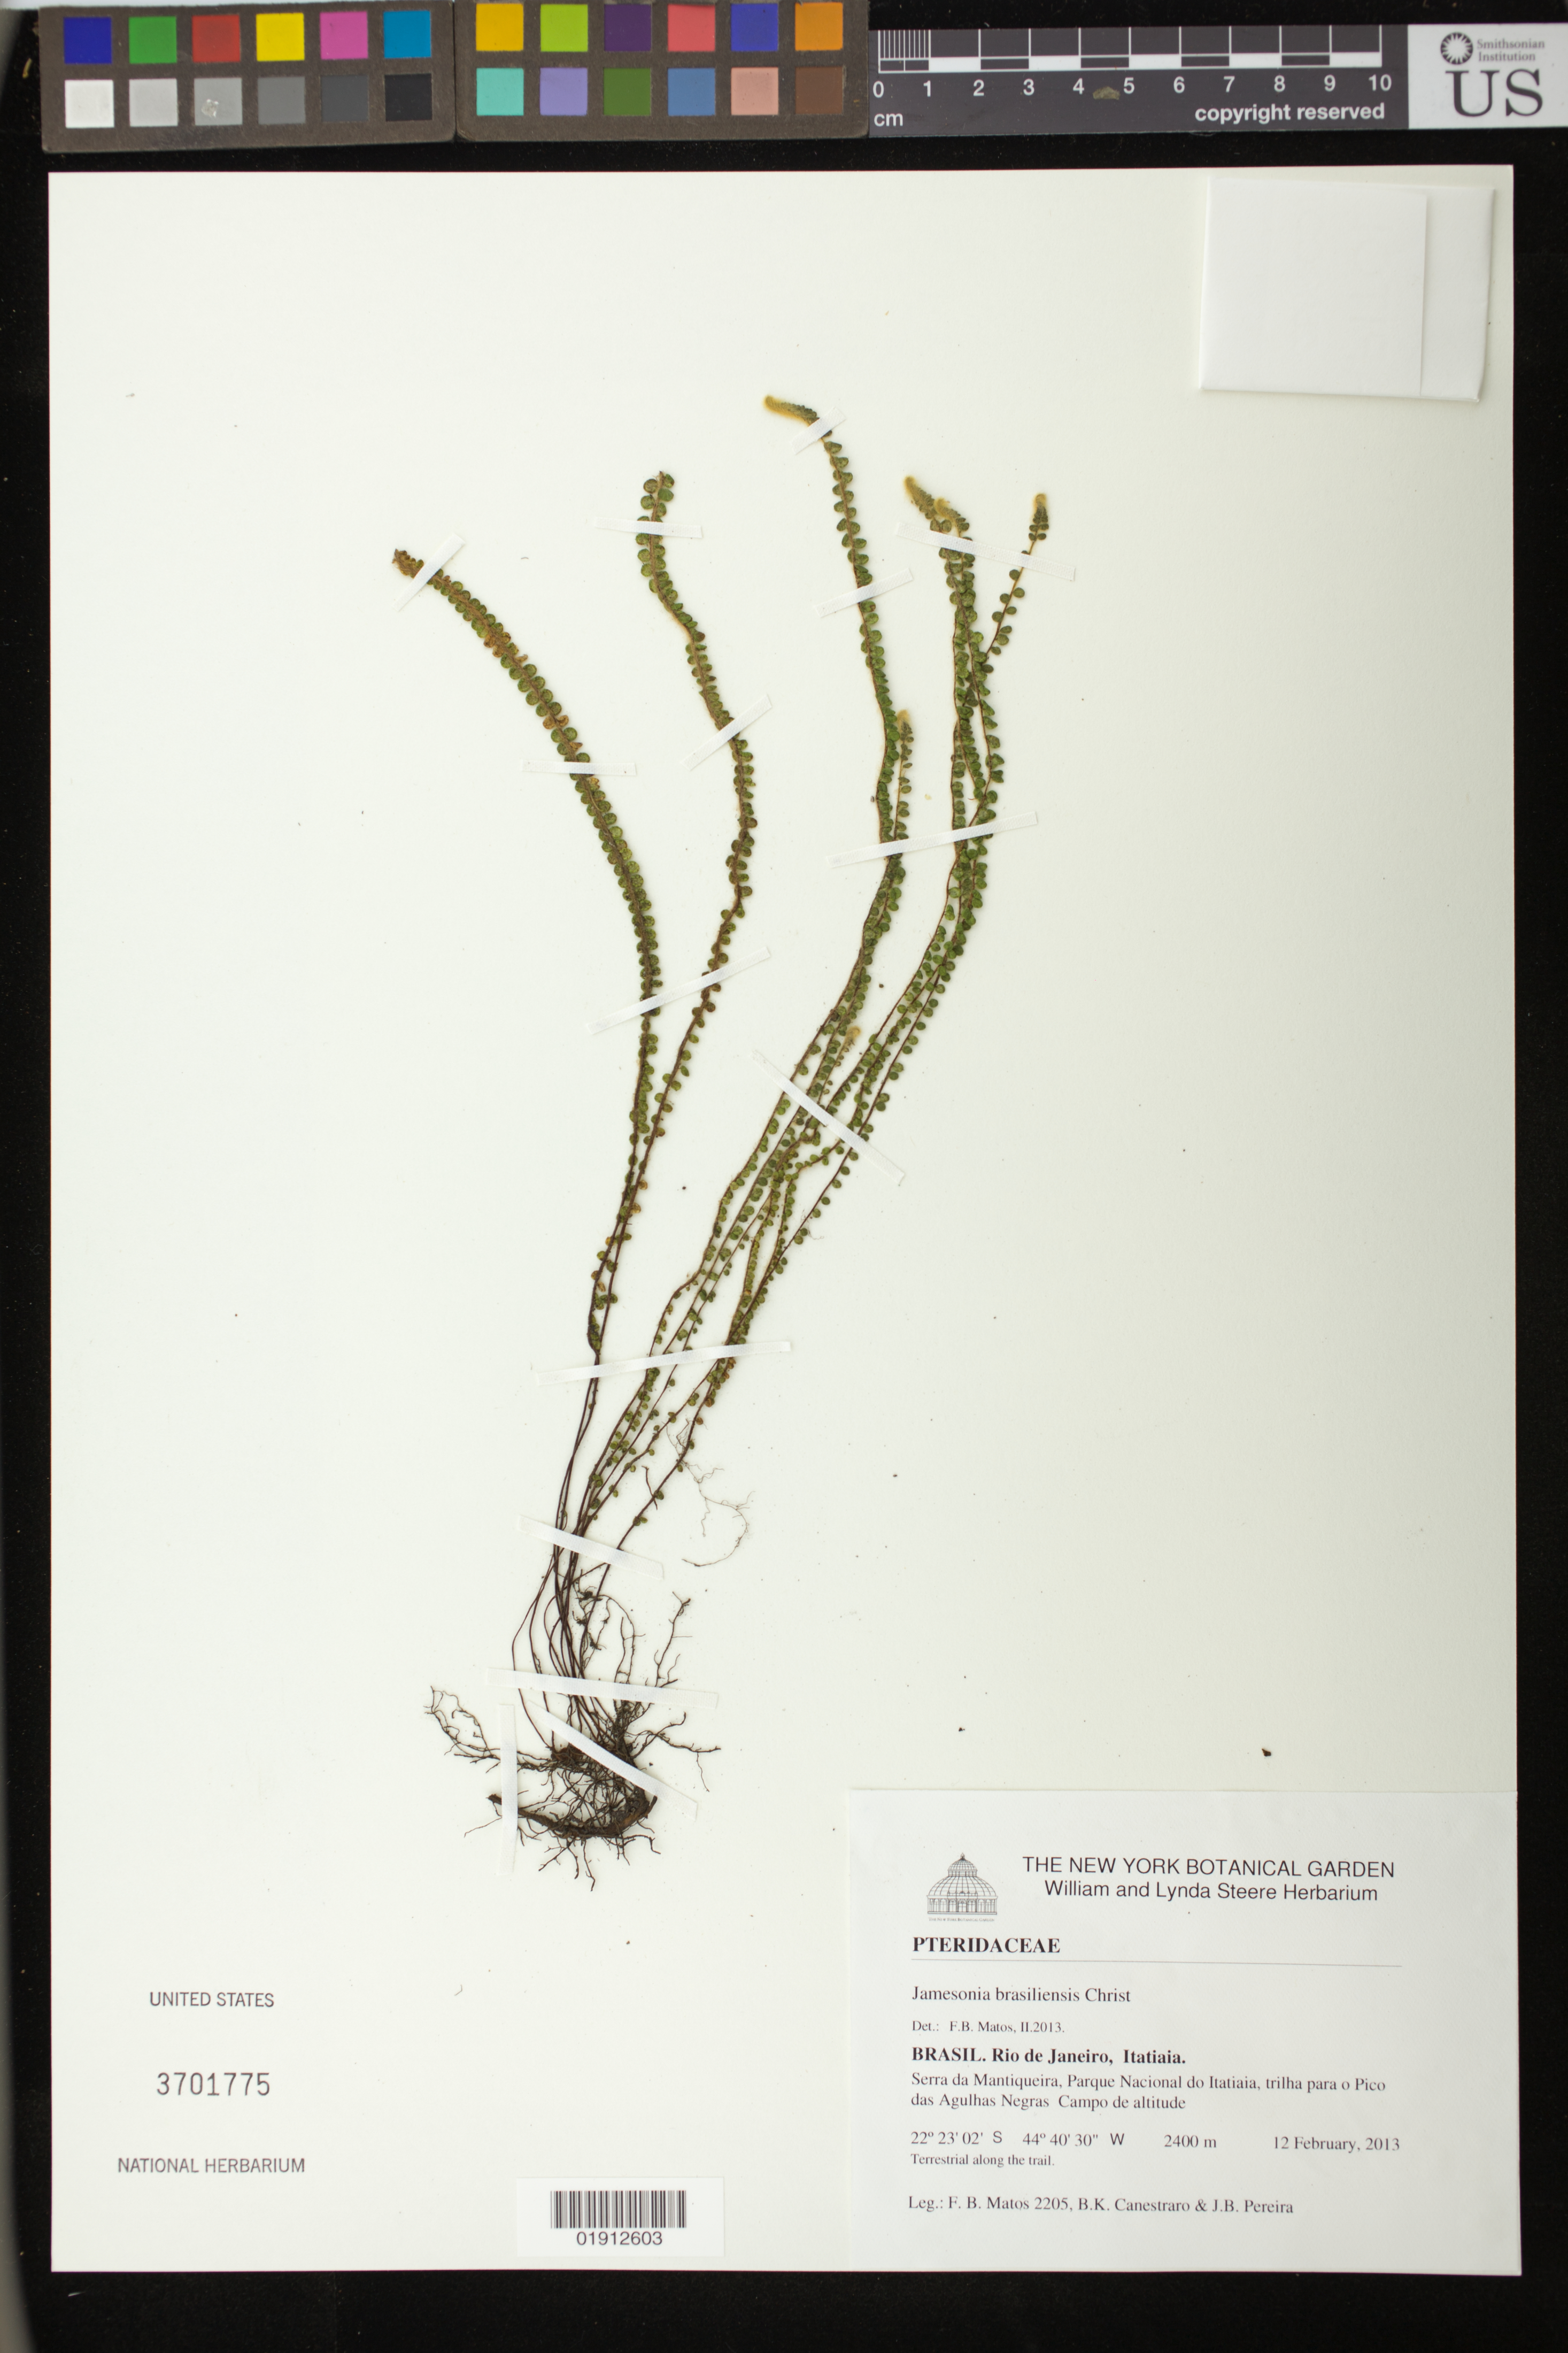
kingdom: Plantae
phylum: Tracheophyta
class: Polypodiopsida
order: Polypodiales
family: Pteridaceae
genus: Jamesonia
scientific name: Jamesonia brasiliensis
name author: Christ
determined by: Matos, F. B.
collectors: F. Matos, B. Canestraro & J. Pereira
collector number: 2205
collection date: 2013-02-12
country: Brazil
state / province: Rio de Janeiro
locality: Itatiaia. Serra da Mantiqueira, Parque Nacional do Itatiaia, trilha para o Pico das Agulhas Negras.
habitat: Campo de altitude, along trail.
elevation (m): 2400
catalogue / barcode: US 3701775